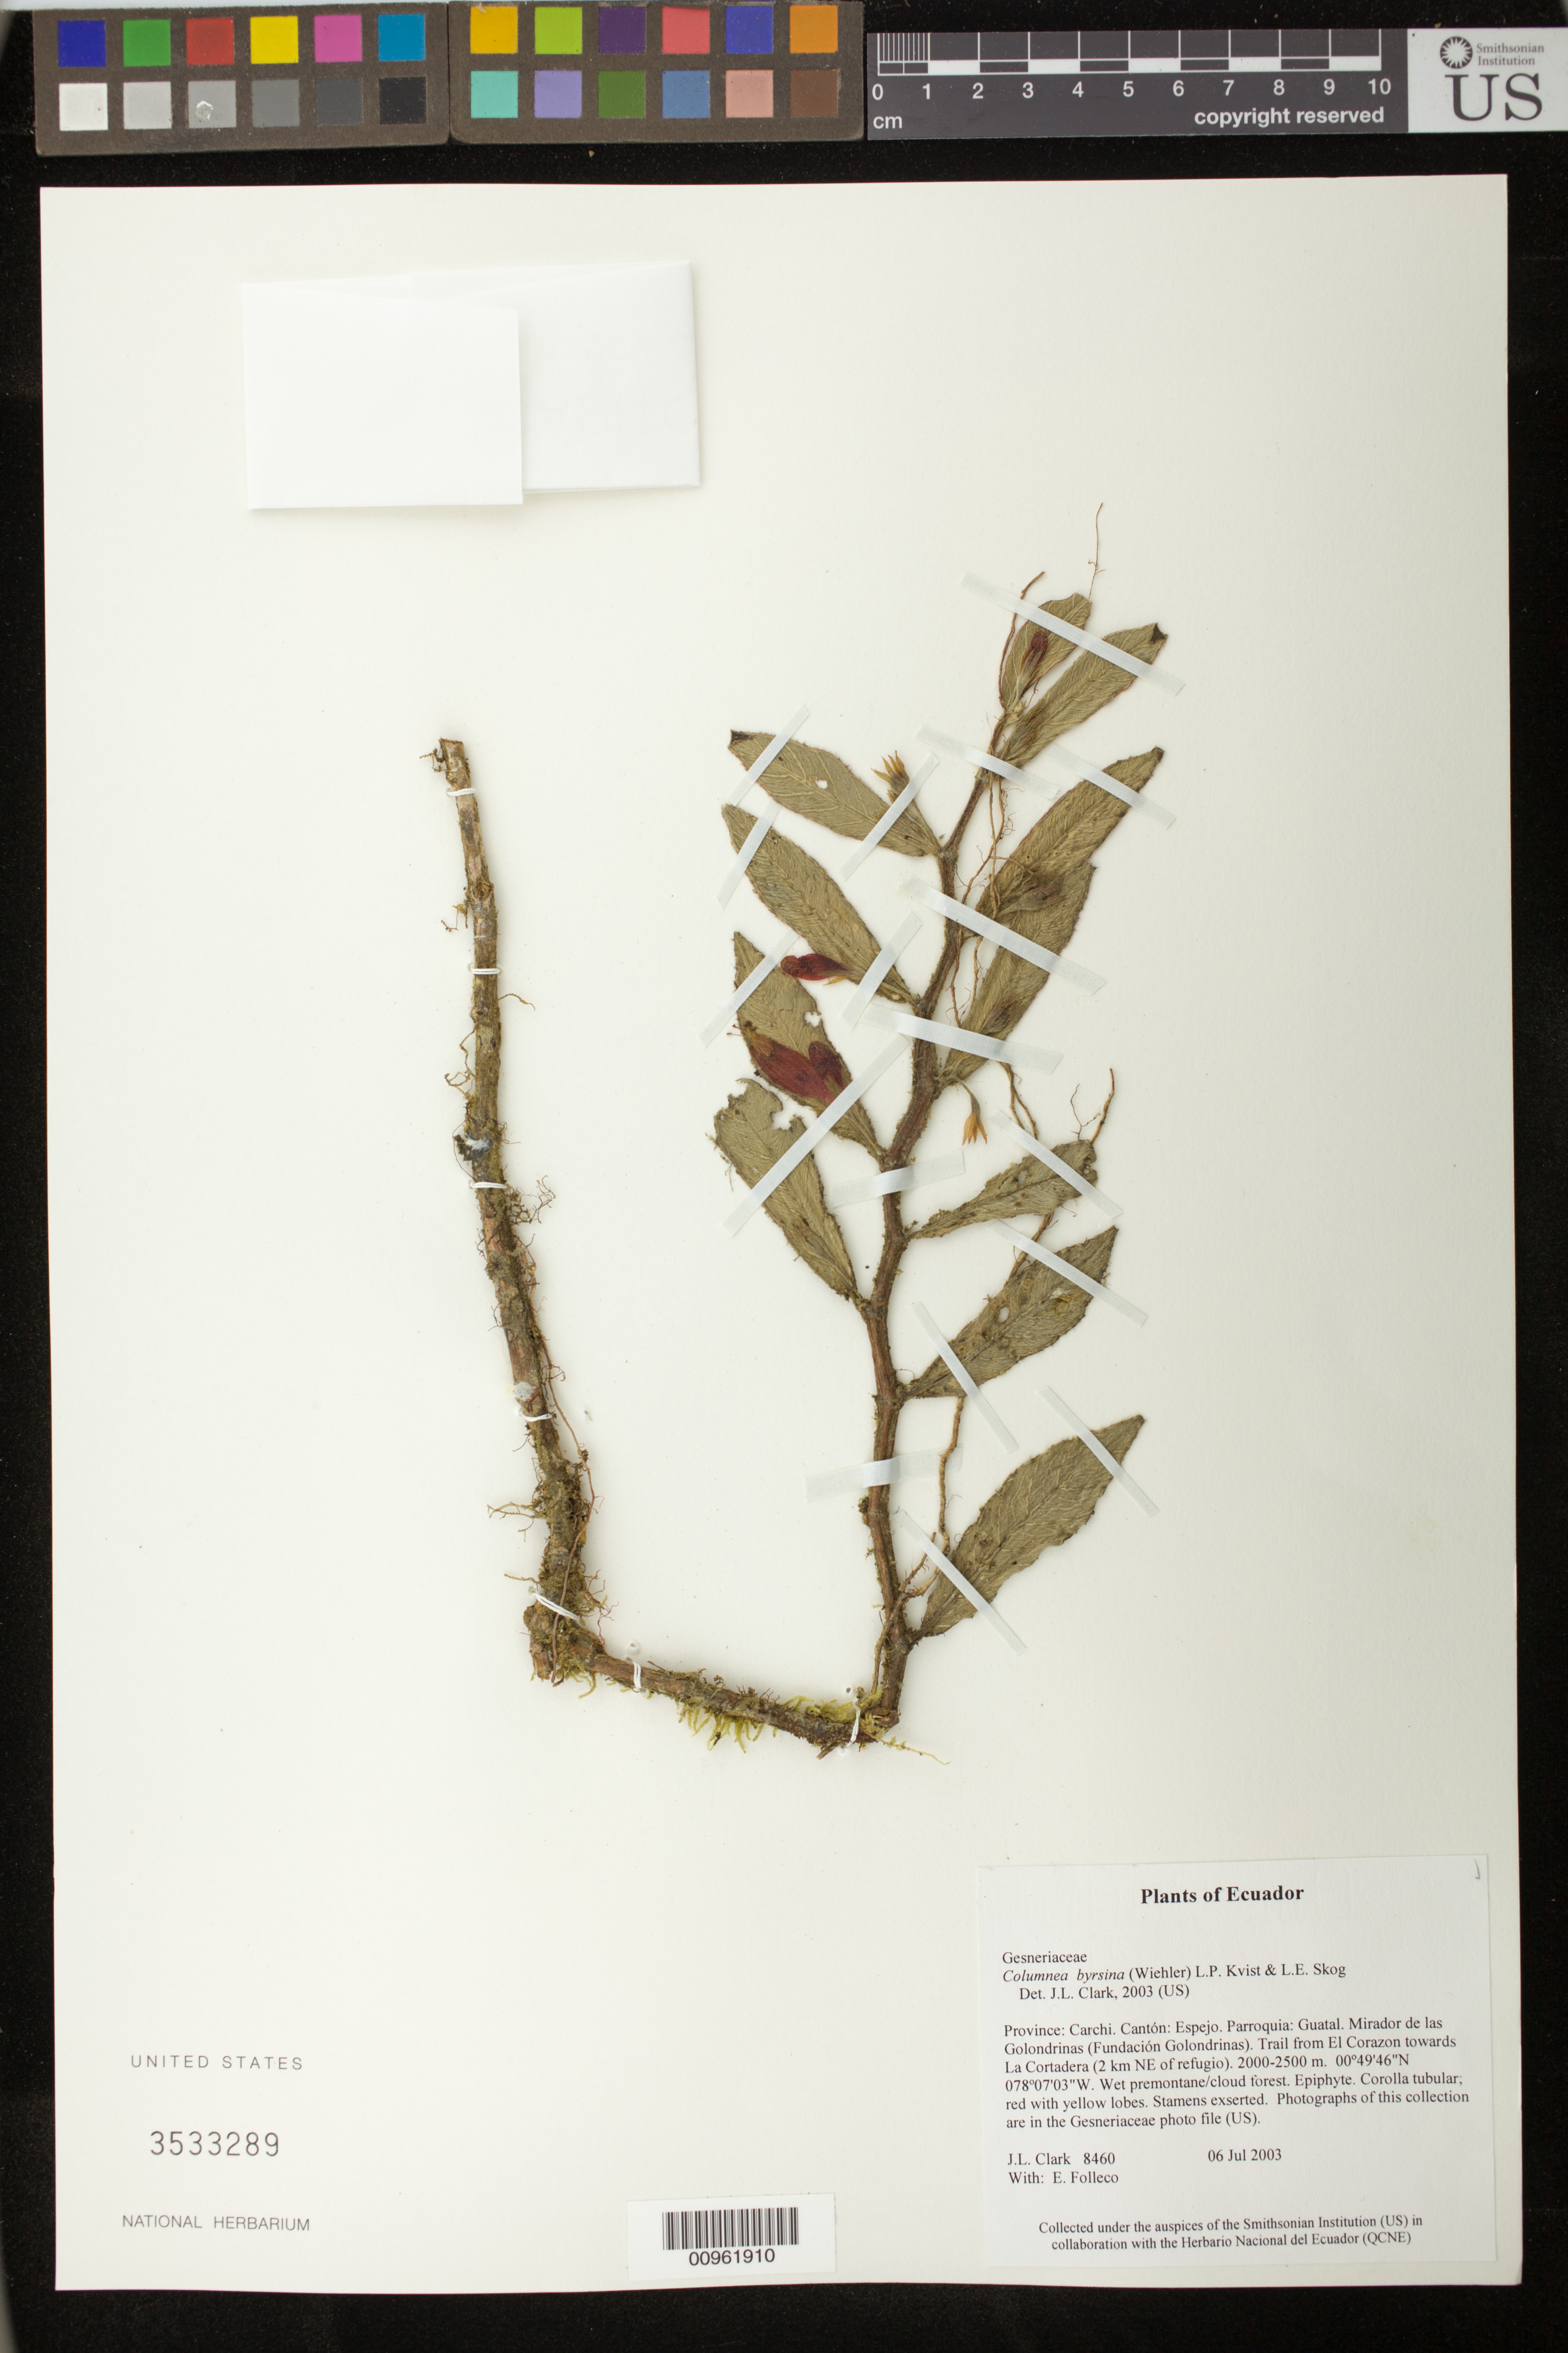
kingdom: Plantae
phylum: Tracheophyta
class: Magnoliopsida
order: Lamiales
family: Gesneriaceae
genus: Columnea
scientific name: Columnea byrsina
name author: (Wiehler) L.P. Kvist & L.E. Skog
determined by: Clark, J. L., (SEL), The Marie Selby Botanical Garden (UNITED STATES)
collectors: J. L. Clark & E. Folleco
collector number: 8460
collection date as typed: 06 Jul 2003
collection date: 2003-07-06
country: Ecuador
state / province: Carchi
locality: Espejo. Parroquia: Guatal. Mirador de las Golondrinas (Fundación Golondrinas). Trail from El Corazon towards La Cortadera (2 km NE of refugio).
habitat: Wet premontane/cloud forest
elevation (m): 2000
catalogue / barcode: US 3533289